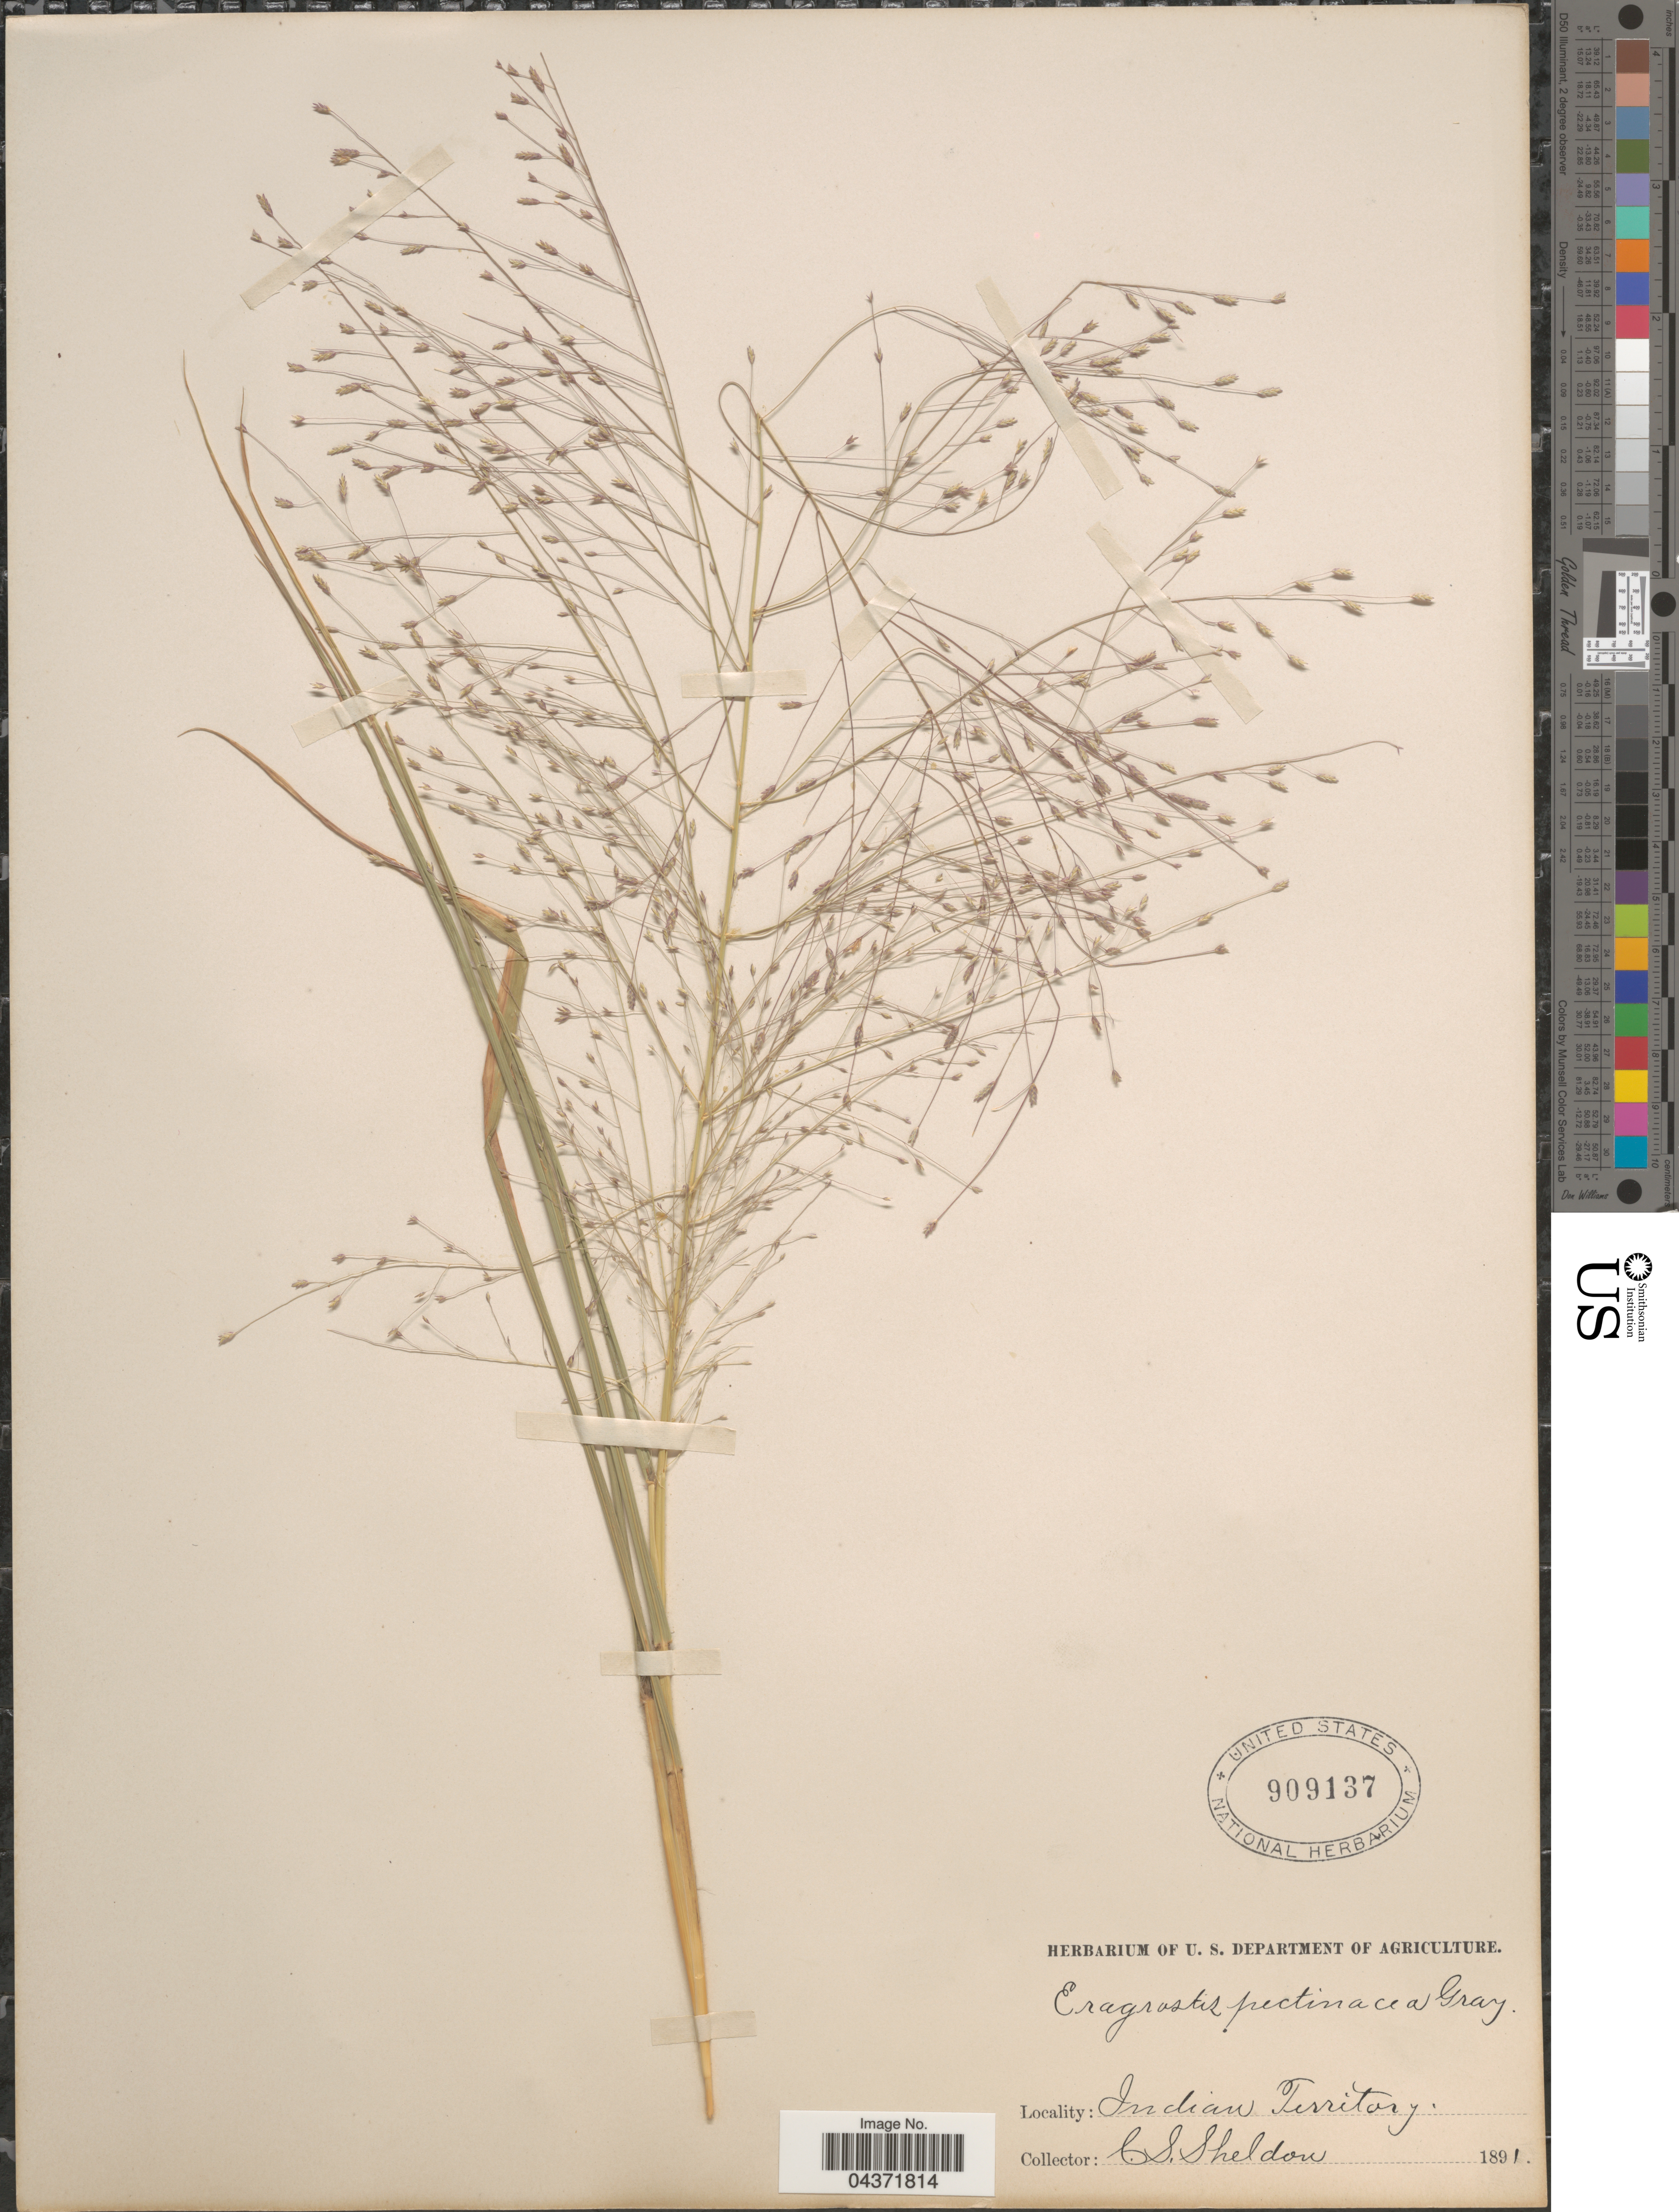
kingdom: Plantae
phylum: Tracheophyta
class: Liliopsida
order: Poales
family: Poaceae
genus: Eragrostis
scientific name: Eragrostis spectabilis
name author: (Pursh) Steud.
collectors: C. S. Sheldon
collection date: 1891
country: United States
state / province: Oklahoma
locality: Indian Territory.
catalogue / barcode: US 909137